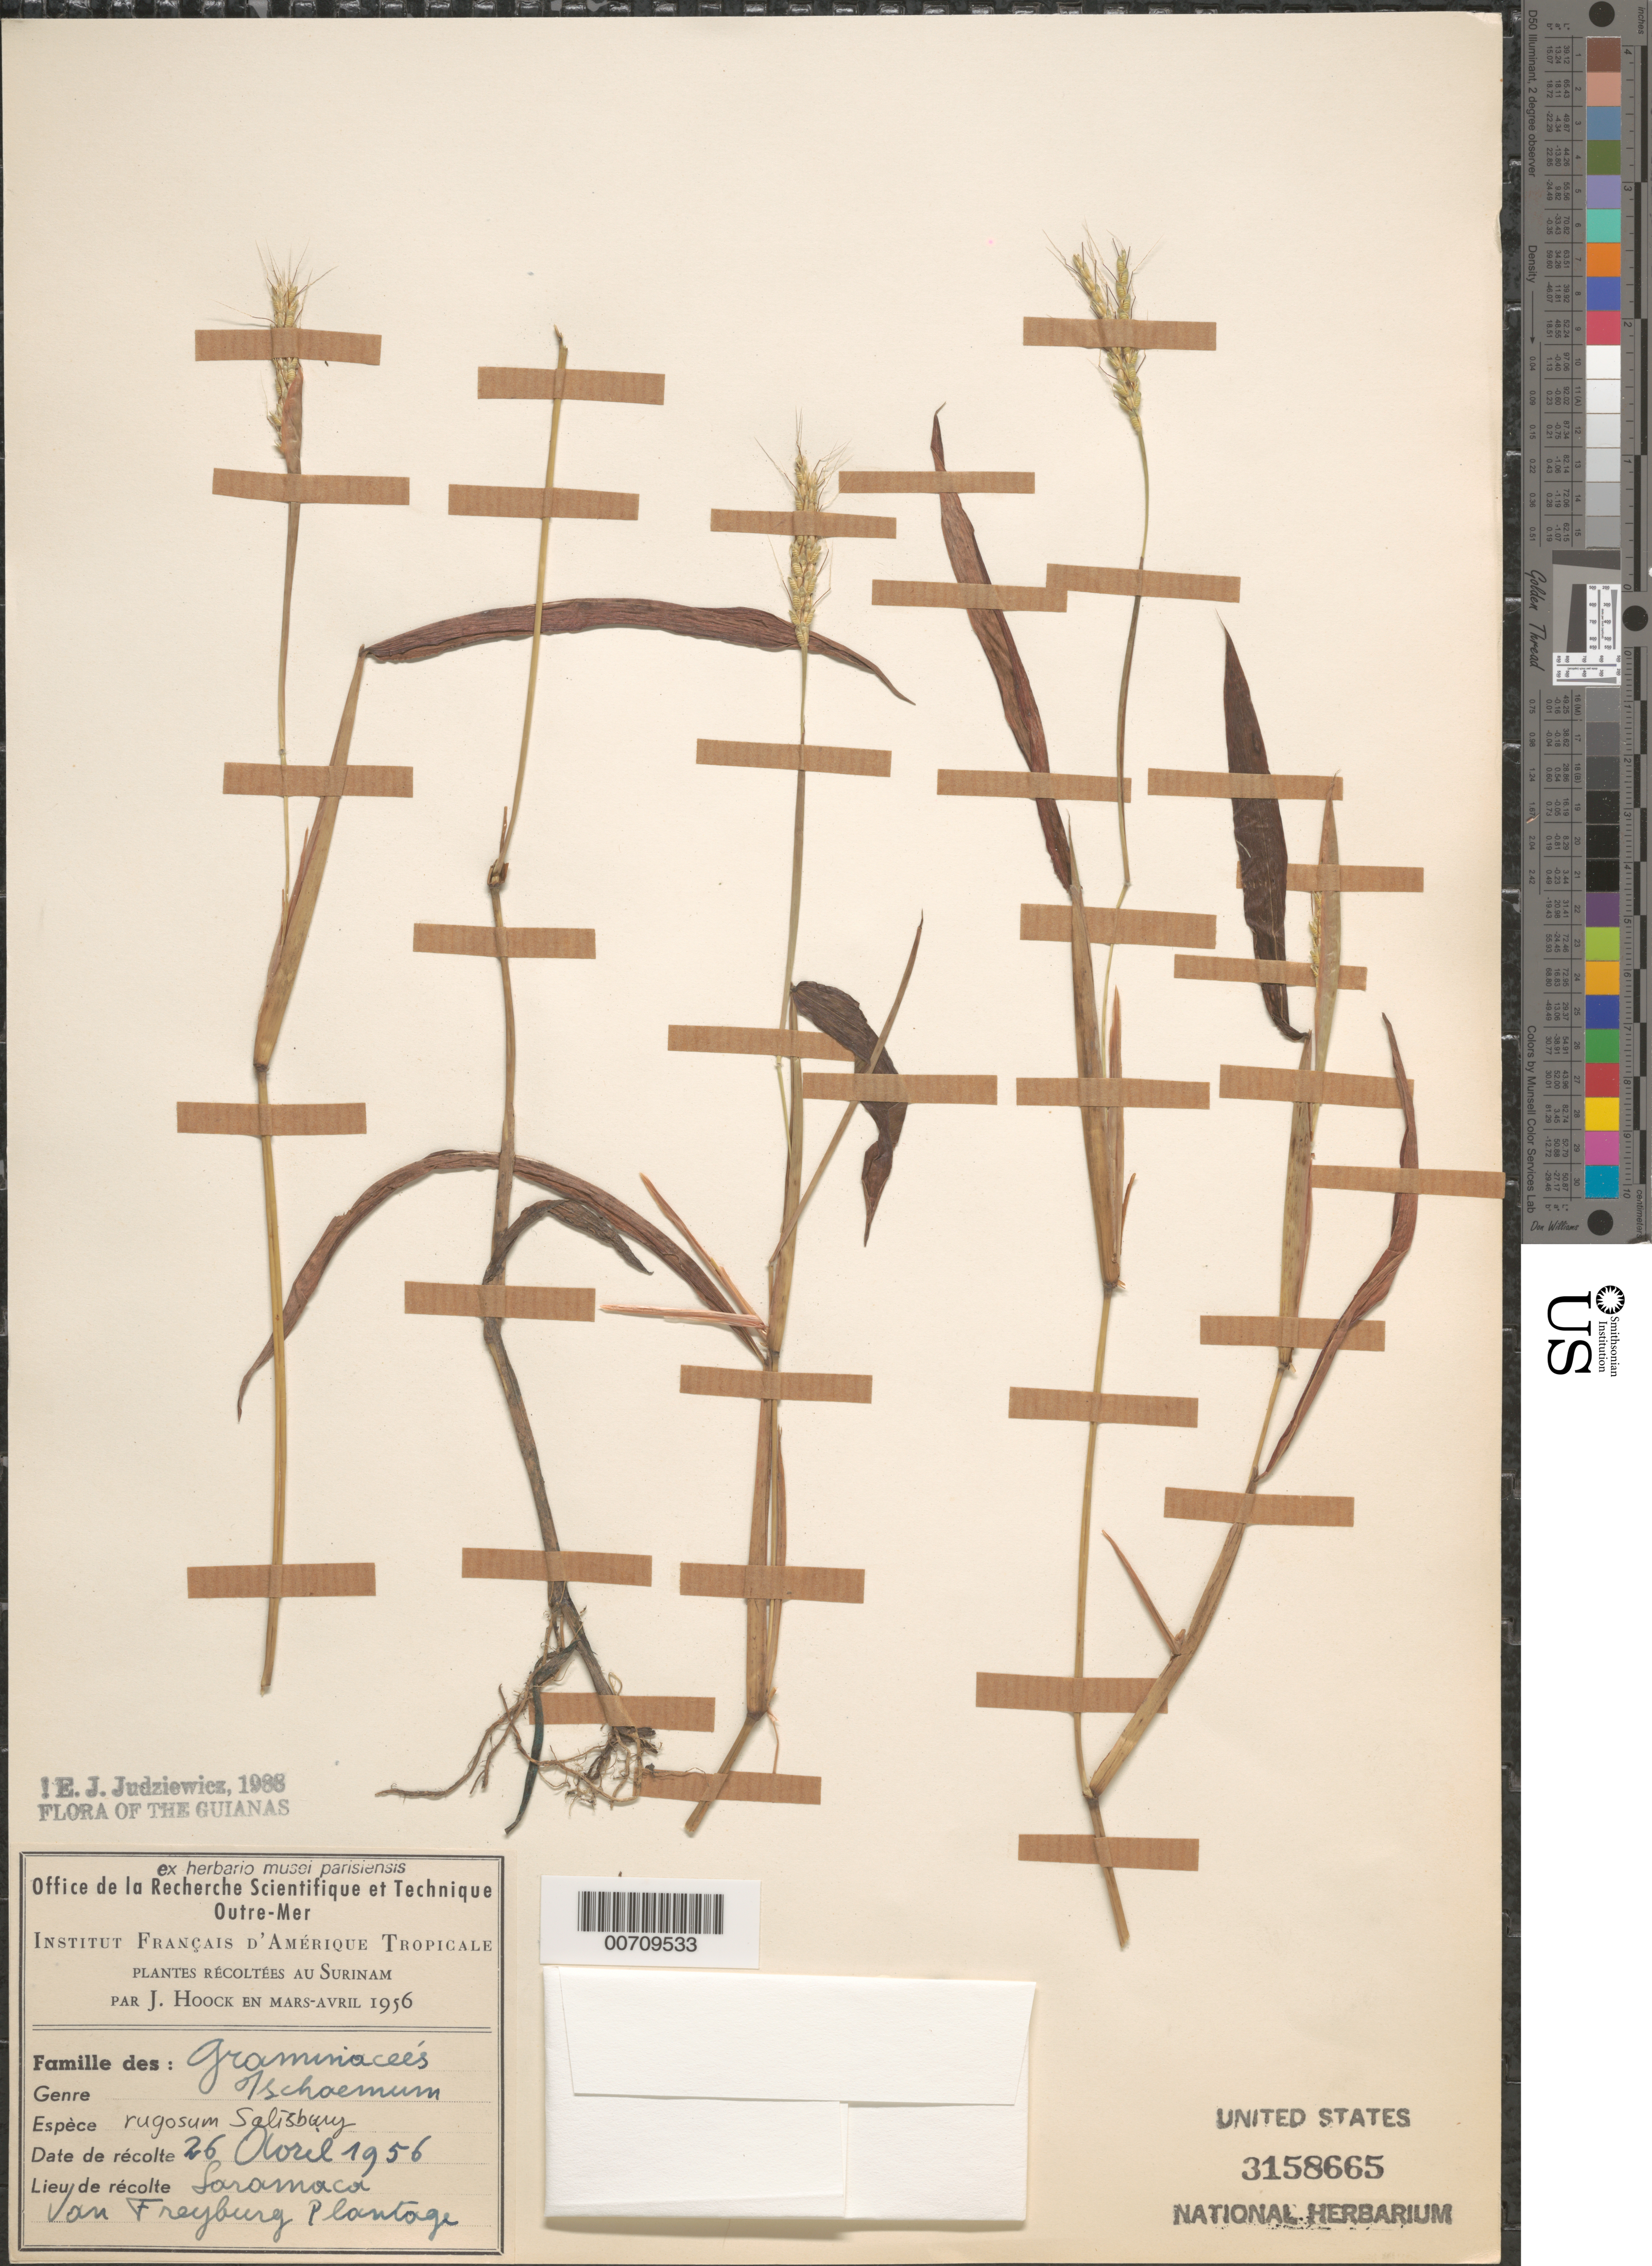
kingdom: Plantae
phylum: Tracheophyta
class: Liliopsida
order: Poales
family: Poaceae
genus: Ischaemum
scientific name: Ischaemum rugosum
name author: Salisb.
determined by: Judziewicz, E. J.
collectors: J. Hoock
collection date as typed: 26-Apr-56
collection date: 1956-04-26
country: Suriname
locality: Saramacca, van Freyburg Plantage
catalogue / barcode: US 3158665